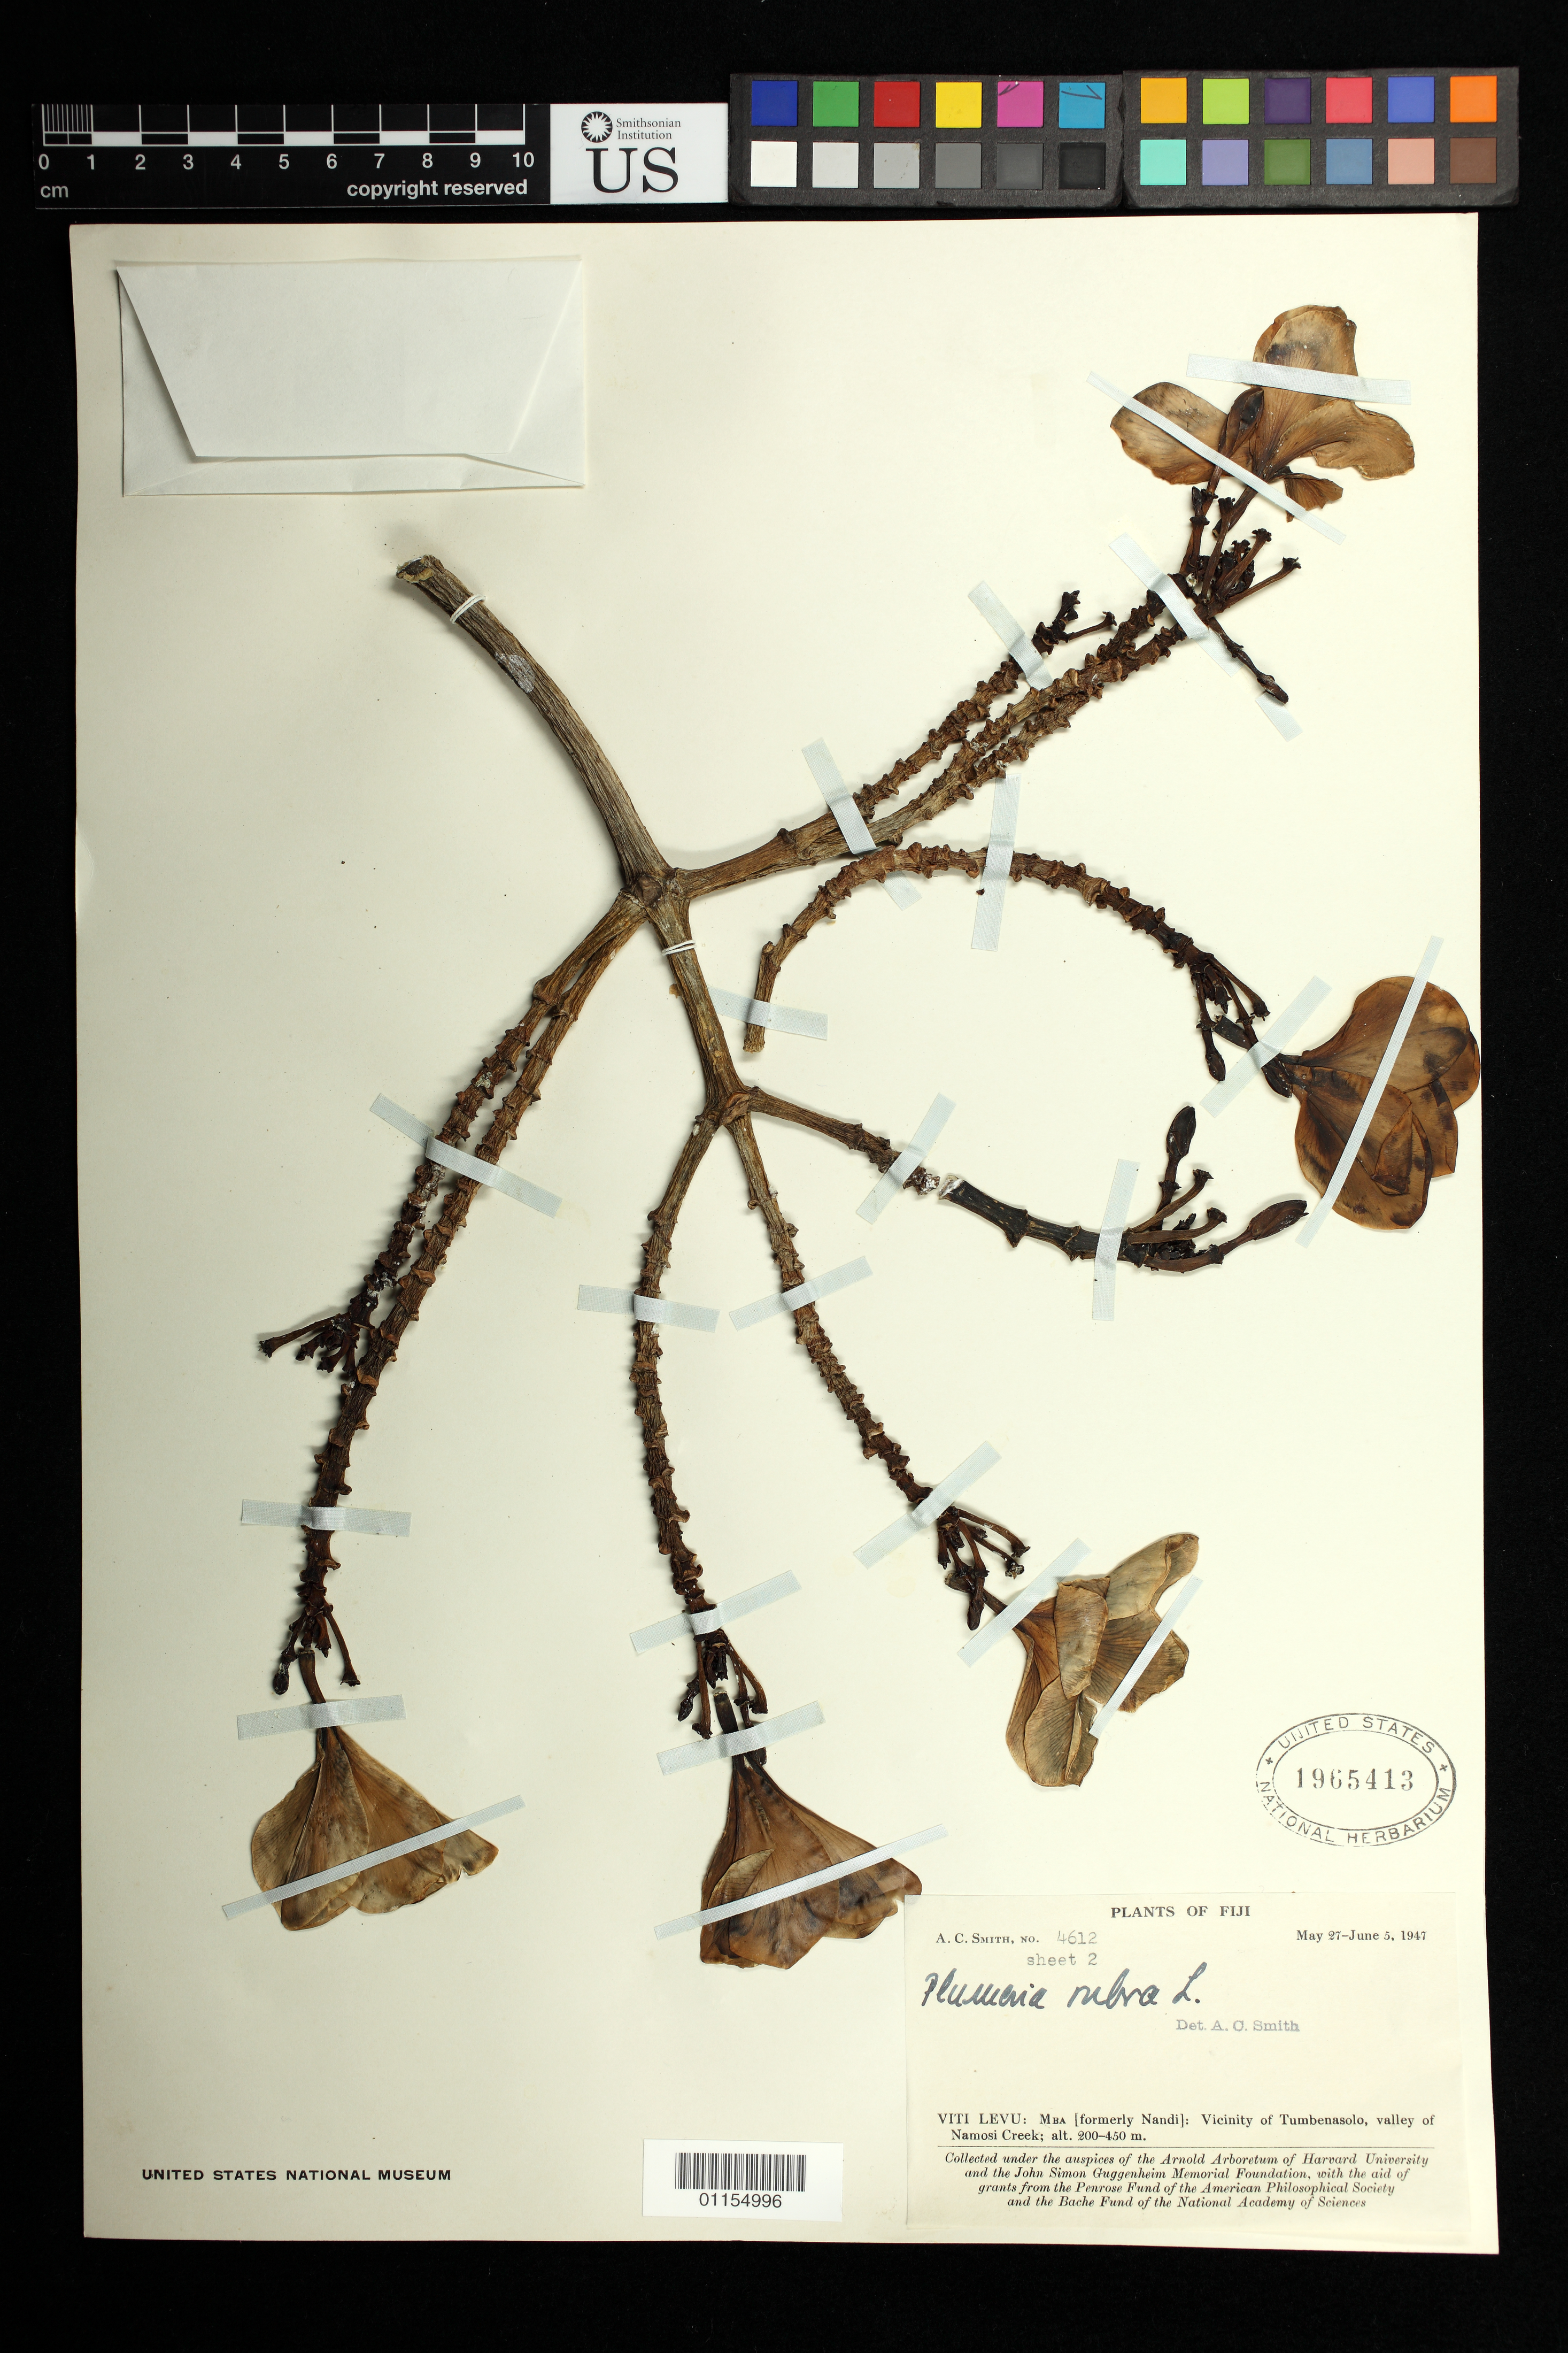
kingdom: Plantae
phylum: Tracheophyta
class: Magnoliopsida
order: Gentianales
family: Apocynaceae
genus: Plumeria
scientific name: Plumeria rubra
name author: L.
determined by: Smith, A. C.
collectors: A. C. Smith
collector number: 4612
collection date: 1947-05-27/1947-06-05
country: Fiji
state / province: Mba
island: Viti Levu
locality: Vicinity of Tumbenasolo, valley of Namosi Creek.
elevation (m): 200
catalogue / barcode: US 1965413